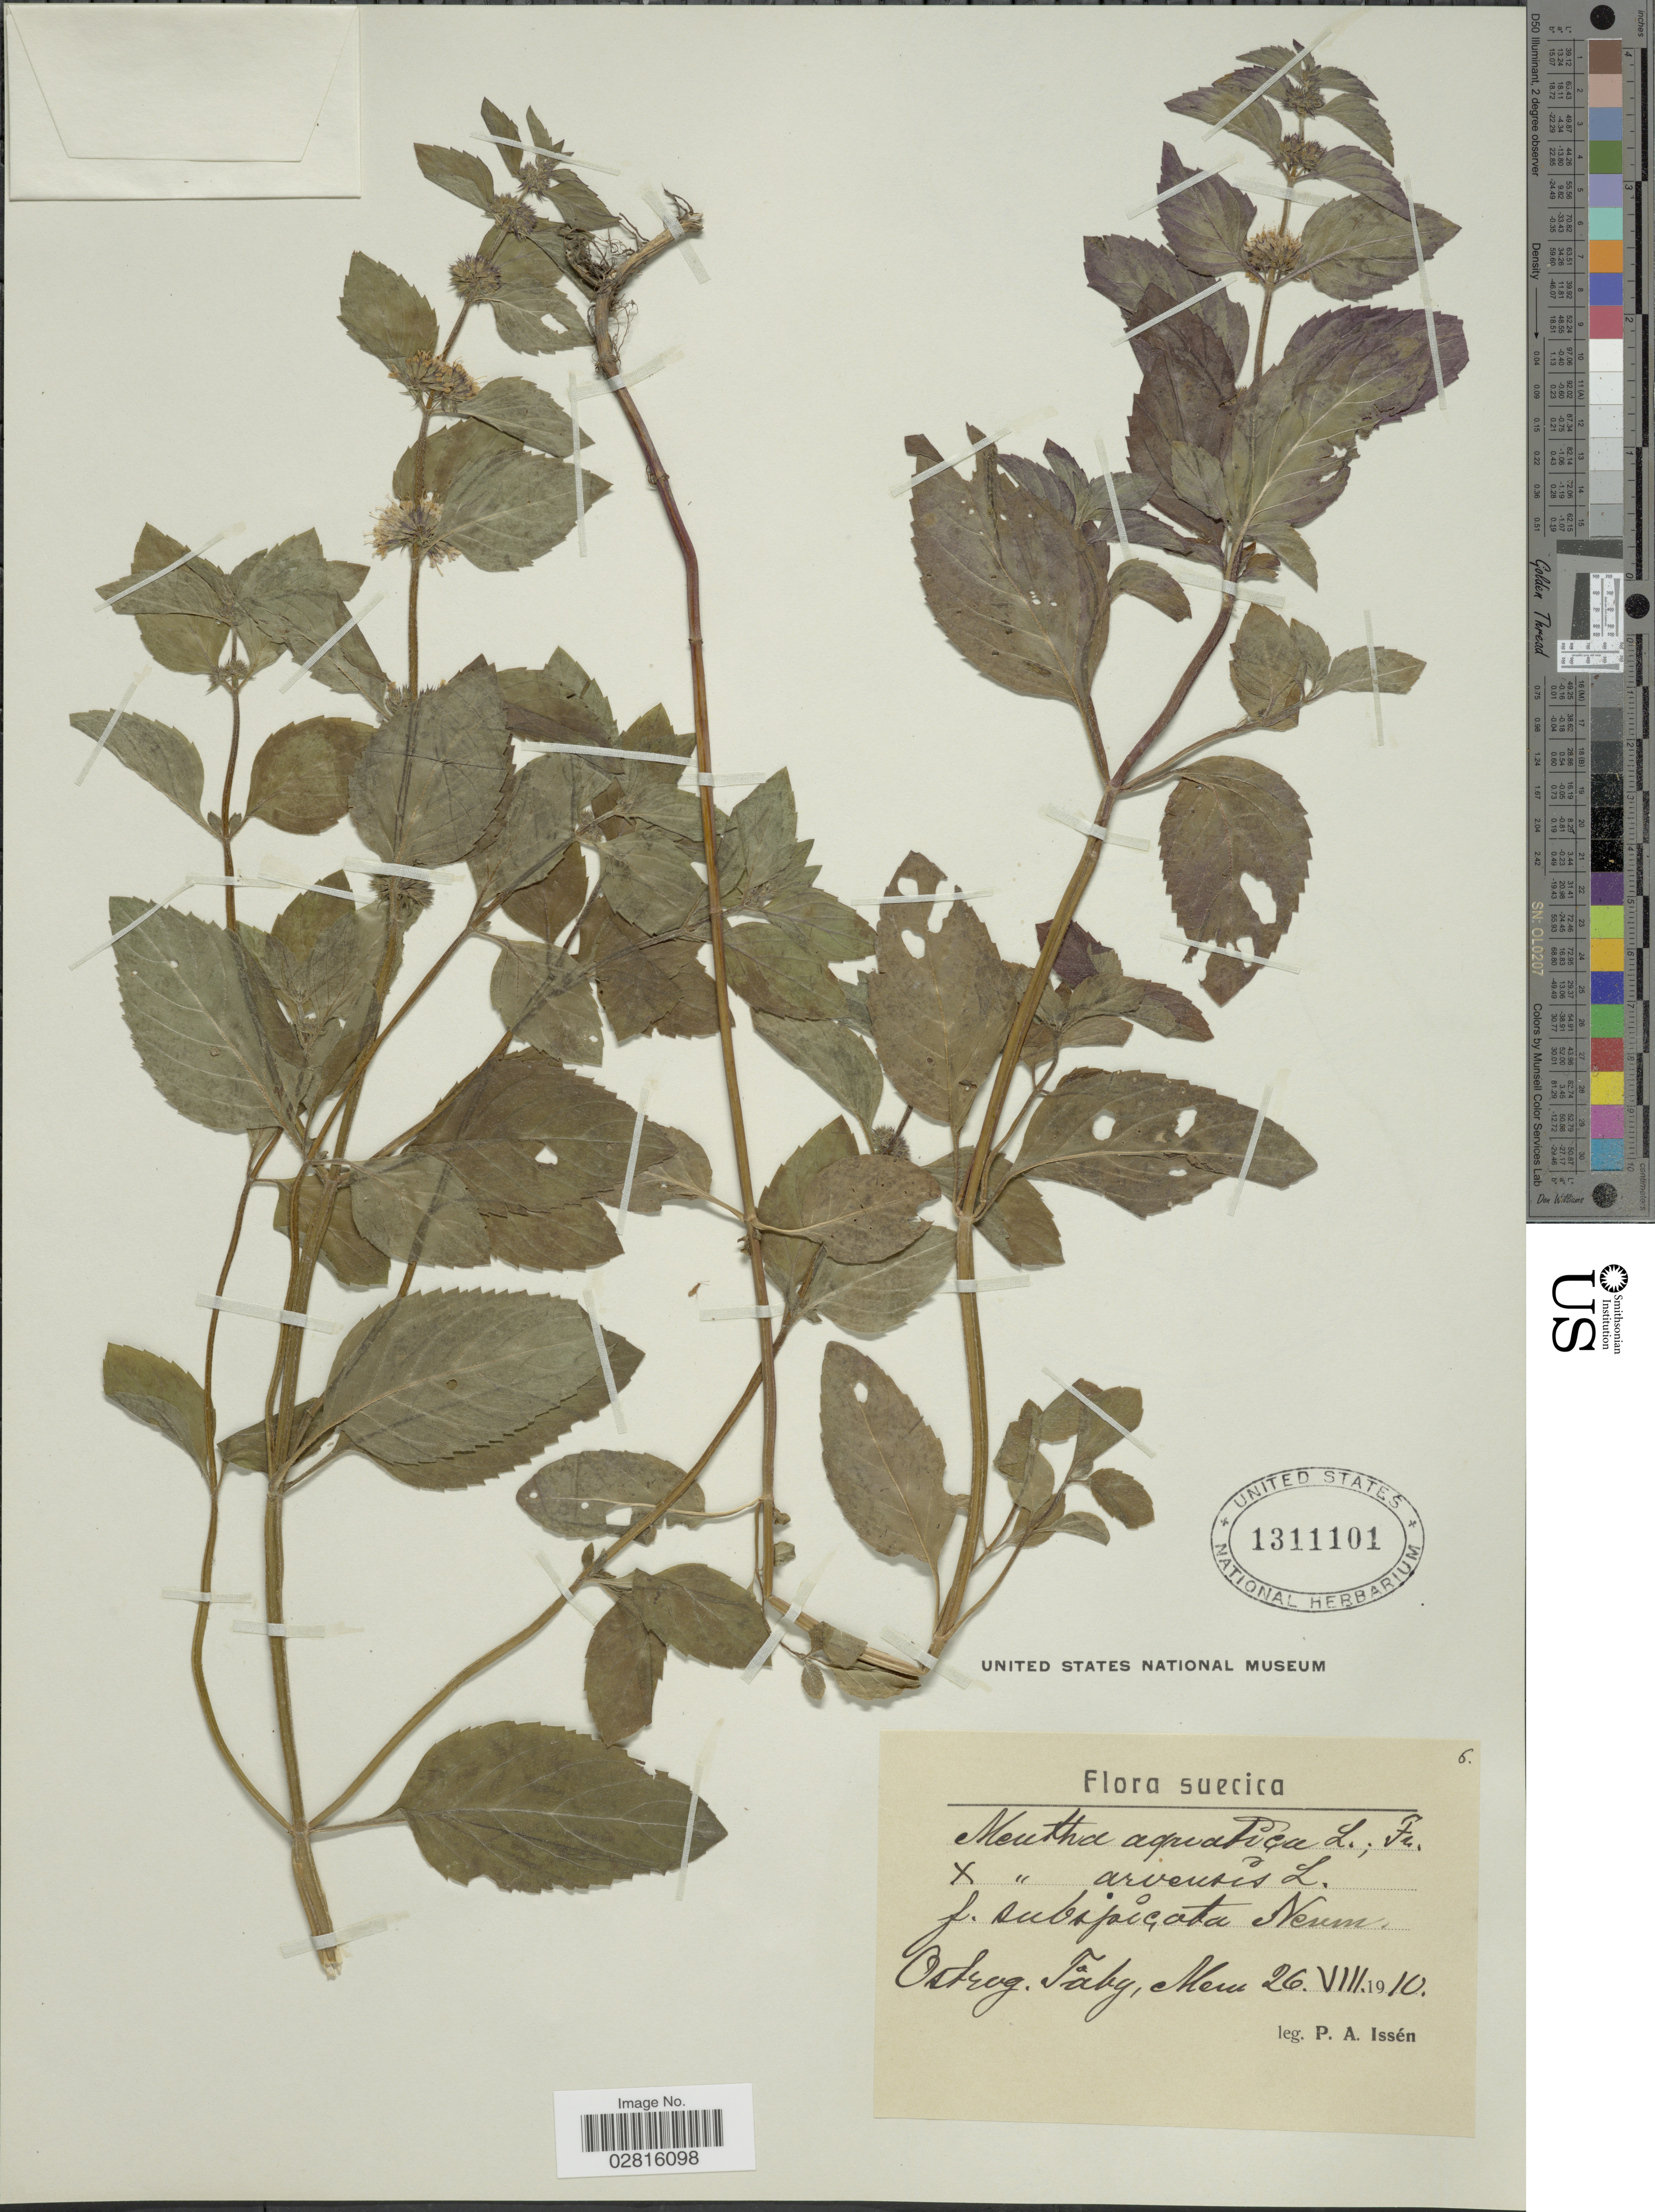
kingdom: Plantae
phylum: Tracheophyta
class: Magnoliopsida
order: Lamiales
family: Lamiaceae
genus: Mentha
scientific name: Mentha aquatica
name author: L.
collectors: P. Issen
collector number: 6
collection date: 1910-08-26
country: Sweden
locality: Suecica. Ostrog. Täby, New.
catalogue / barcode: US 1311101